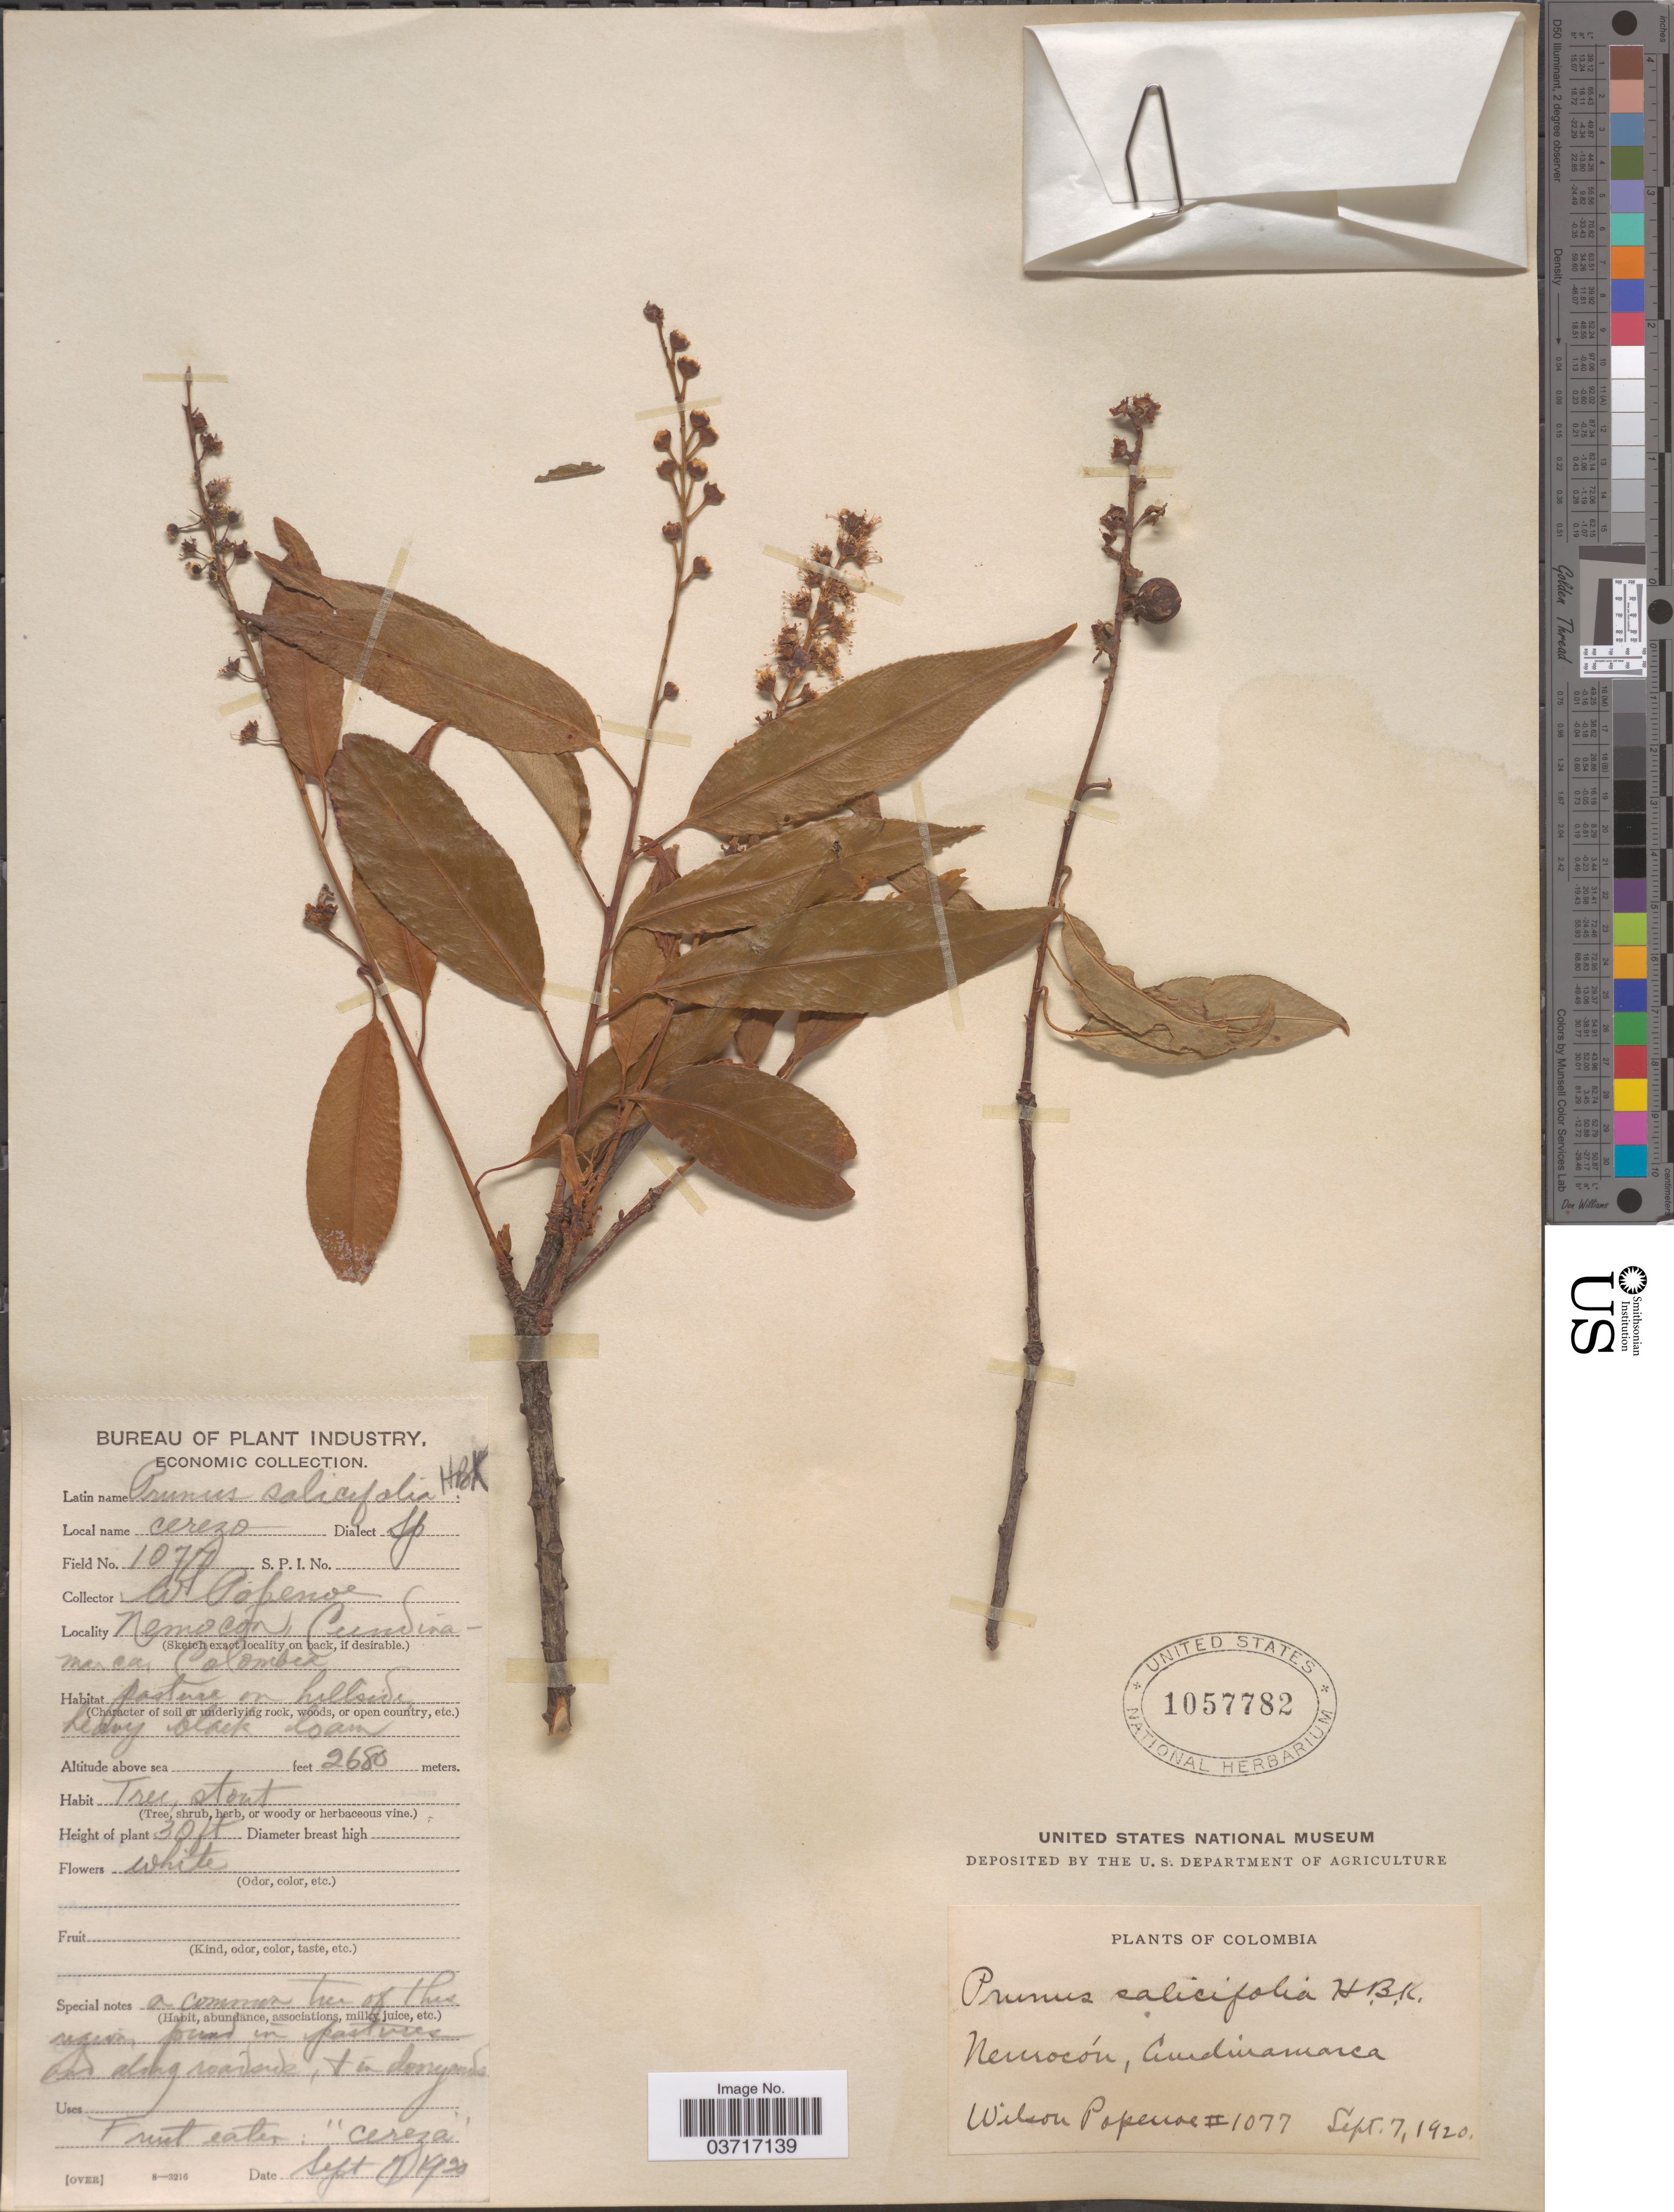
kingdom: Plantae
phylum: Tracheophyta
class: Magnoliopsida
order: Rosales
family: Rosaceae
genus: Prunus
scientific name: Prunus serotina subsp. capuli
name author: (Cav. ex Spreng.) McVaugh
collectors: F. Popenoe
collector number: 1077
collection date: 1920-09-07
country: Colombia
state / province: Cundinamarca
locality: Nemocón.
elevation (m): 2680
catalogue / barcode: US 1057782